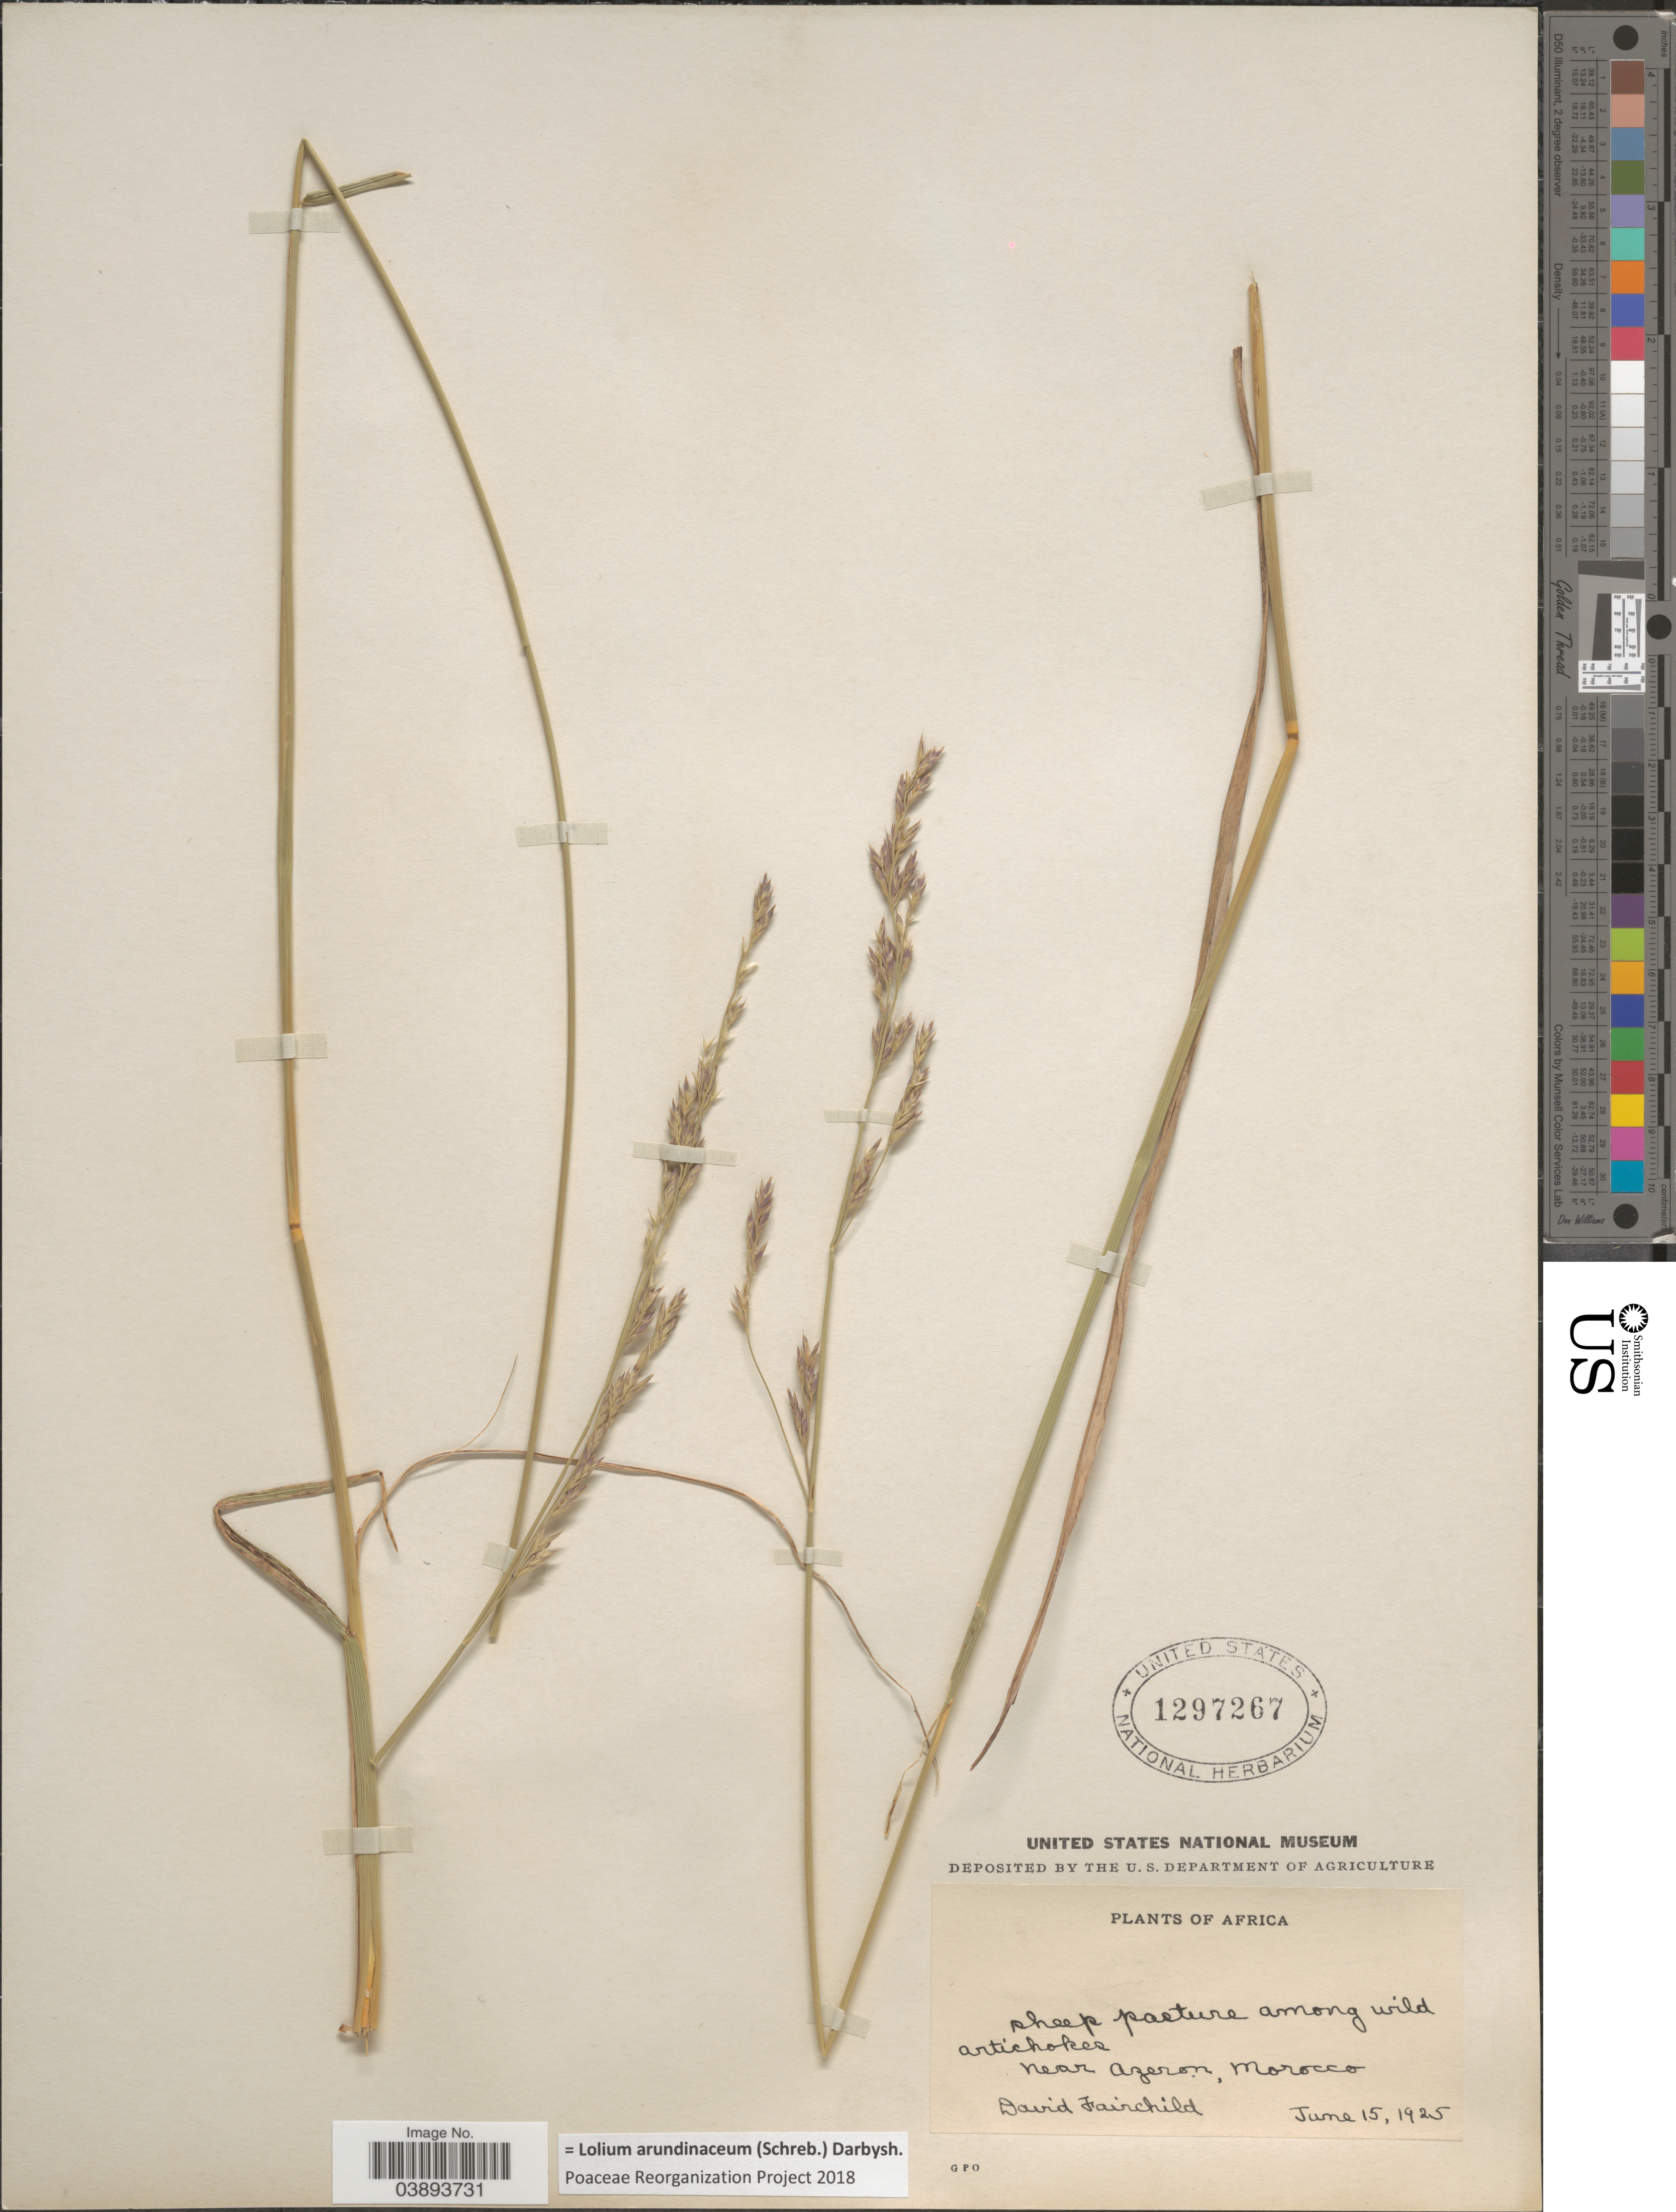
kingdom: Plantae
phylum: Tracheophyta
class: Liliopsida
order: Poales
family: Poaceae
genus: Lolium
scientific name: Lolium arundinaceum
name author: (Schreb.) Darbysh.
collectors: D. Fairchild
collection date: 1925-06-15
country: Morocco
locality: Sheep pasture among wild artichokes near Azeron.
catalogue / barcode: US 1297267